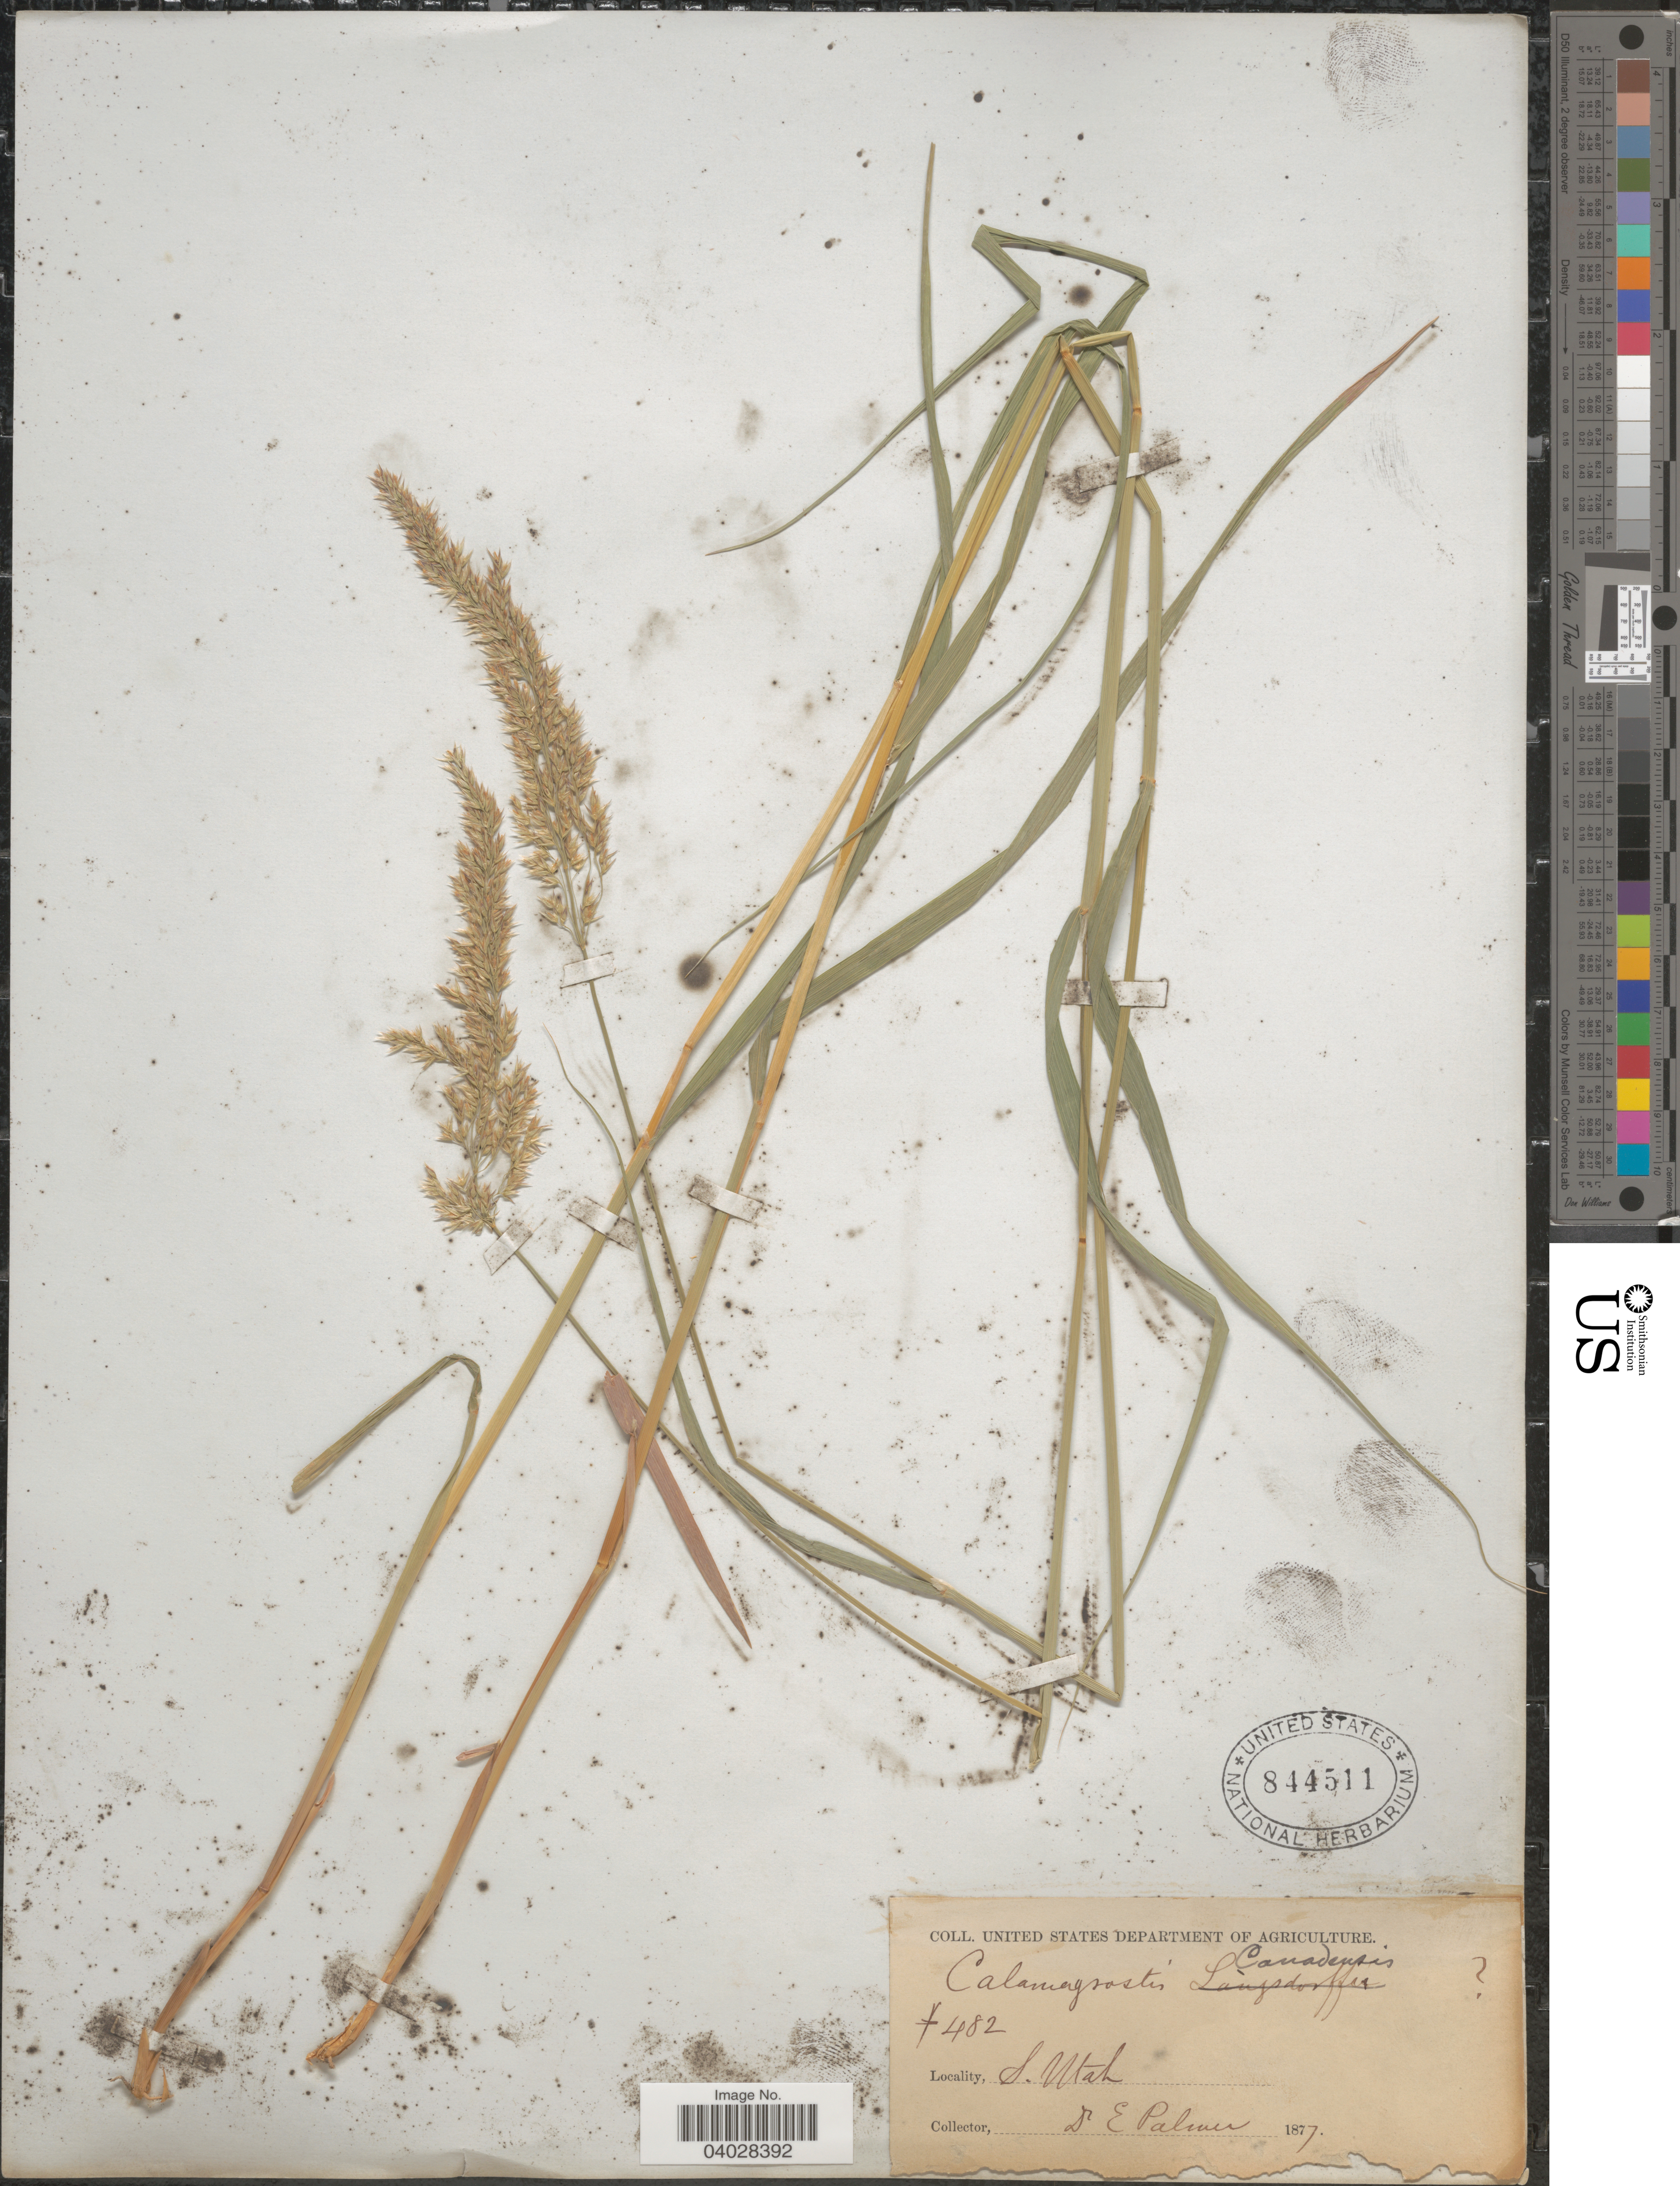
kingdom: Plantae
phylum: Tracheophyta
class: Liliopsida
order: Poales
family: Poaceae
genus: Calamagrostis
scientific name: Calamagrostis canadensis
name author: (Michx.) P. Beauv.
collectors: E. Palmer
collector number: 482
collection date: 1877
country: United States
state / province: Utah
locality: S. Utah.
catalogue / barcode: US 844511